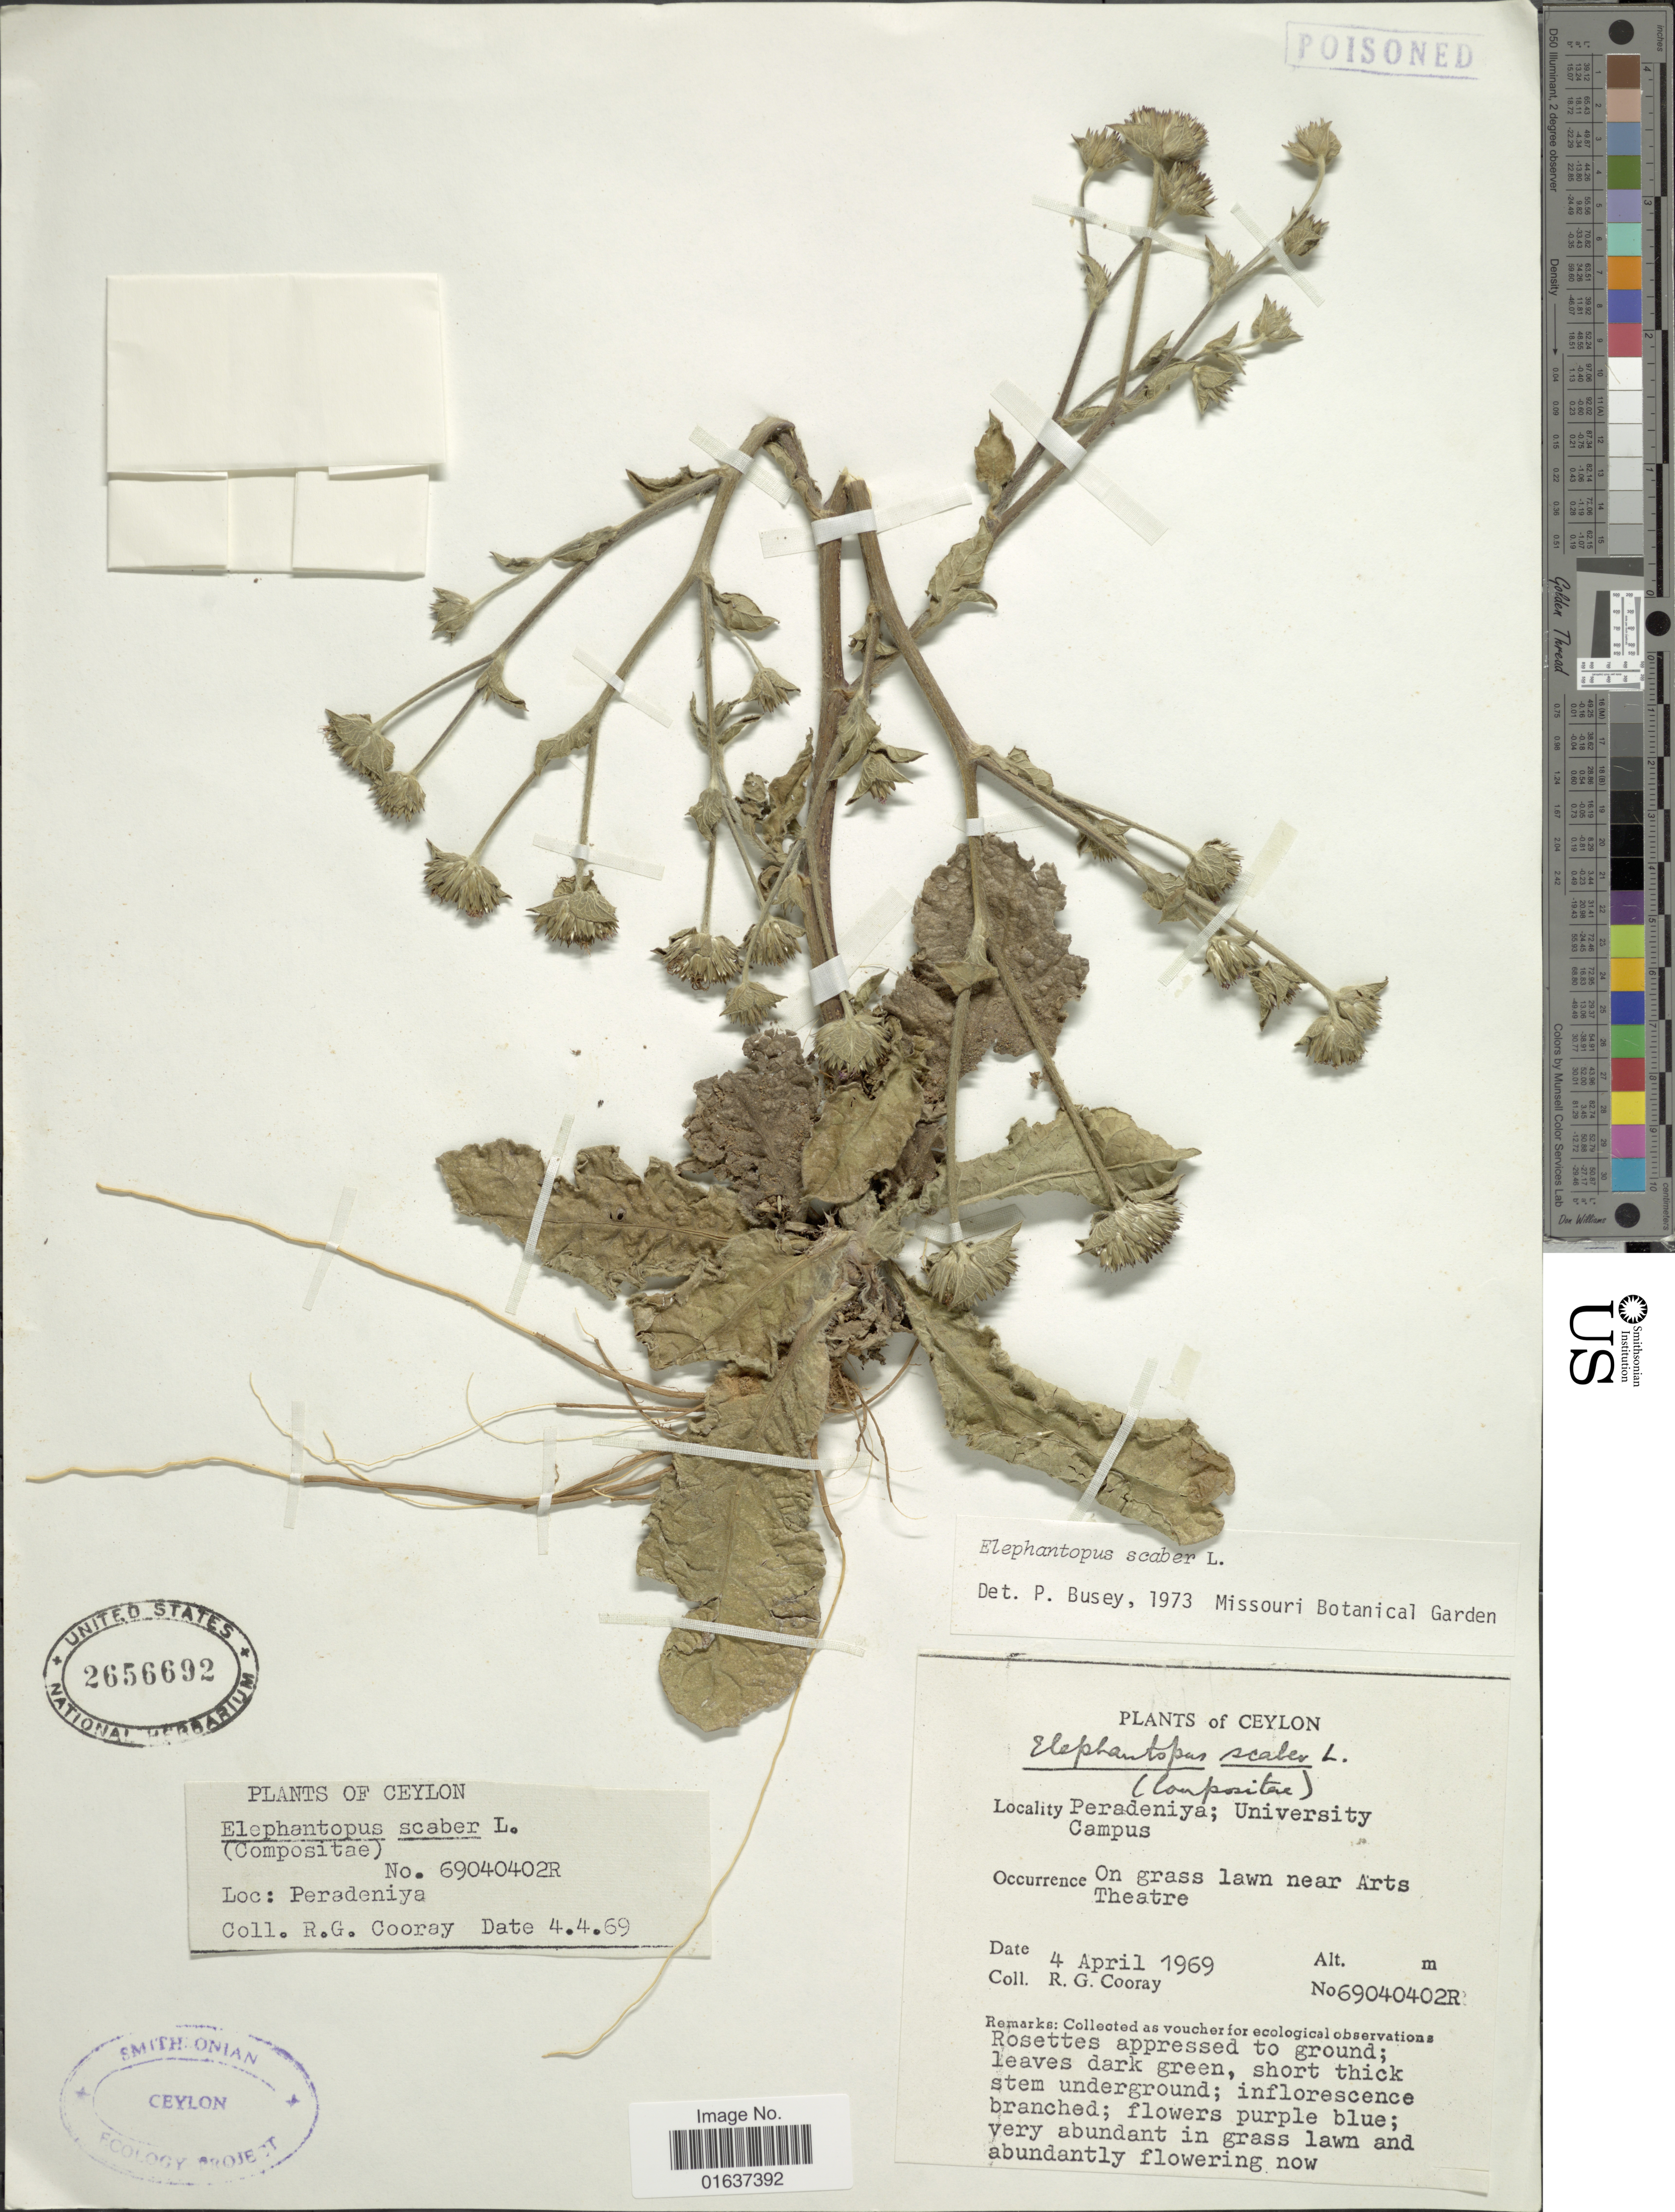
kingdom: Plantae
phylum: Tracheophyta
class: Magnoliopsida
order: Asterales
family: Asteraceae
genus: Elephantopus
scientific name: Elephantopus scaber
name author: L.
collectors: R. Cooray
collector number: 69040402R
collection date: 1969-04-04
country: Sri Lanka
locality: Ceylon, Peradeniya; University Campos, on grass lawn near Arts Theatre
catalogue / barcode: US 2656692